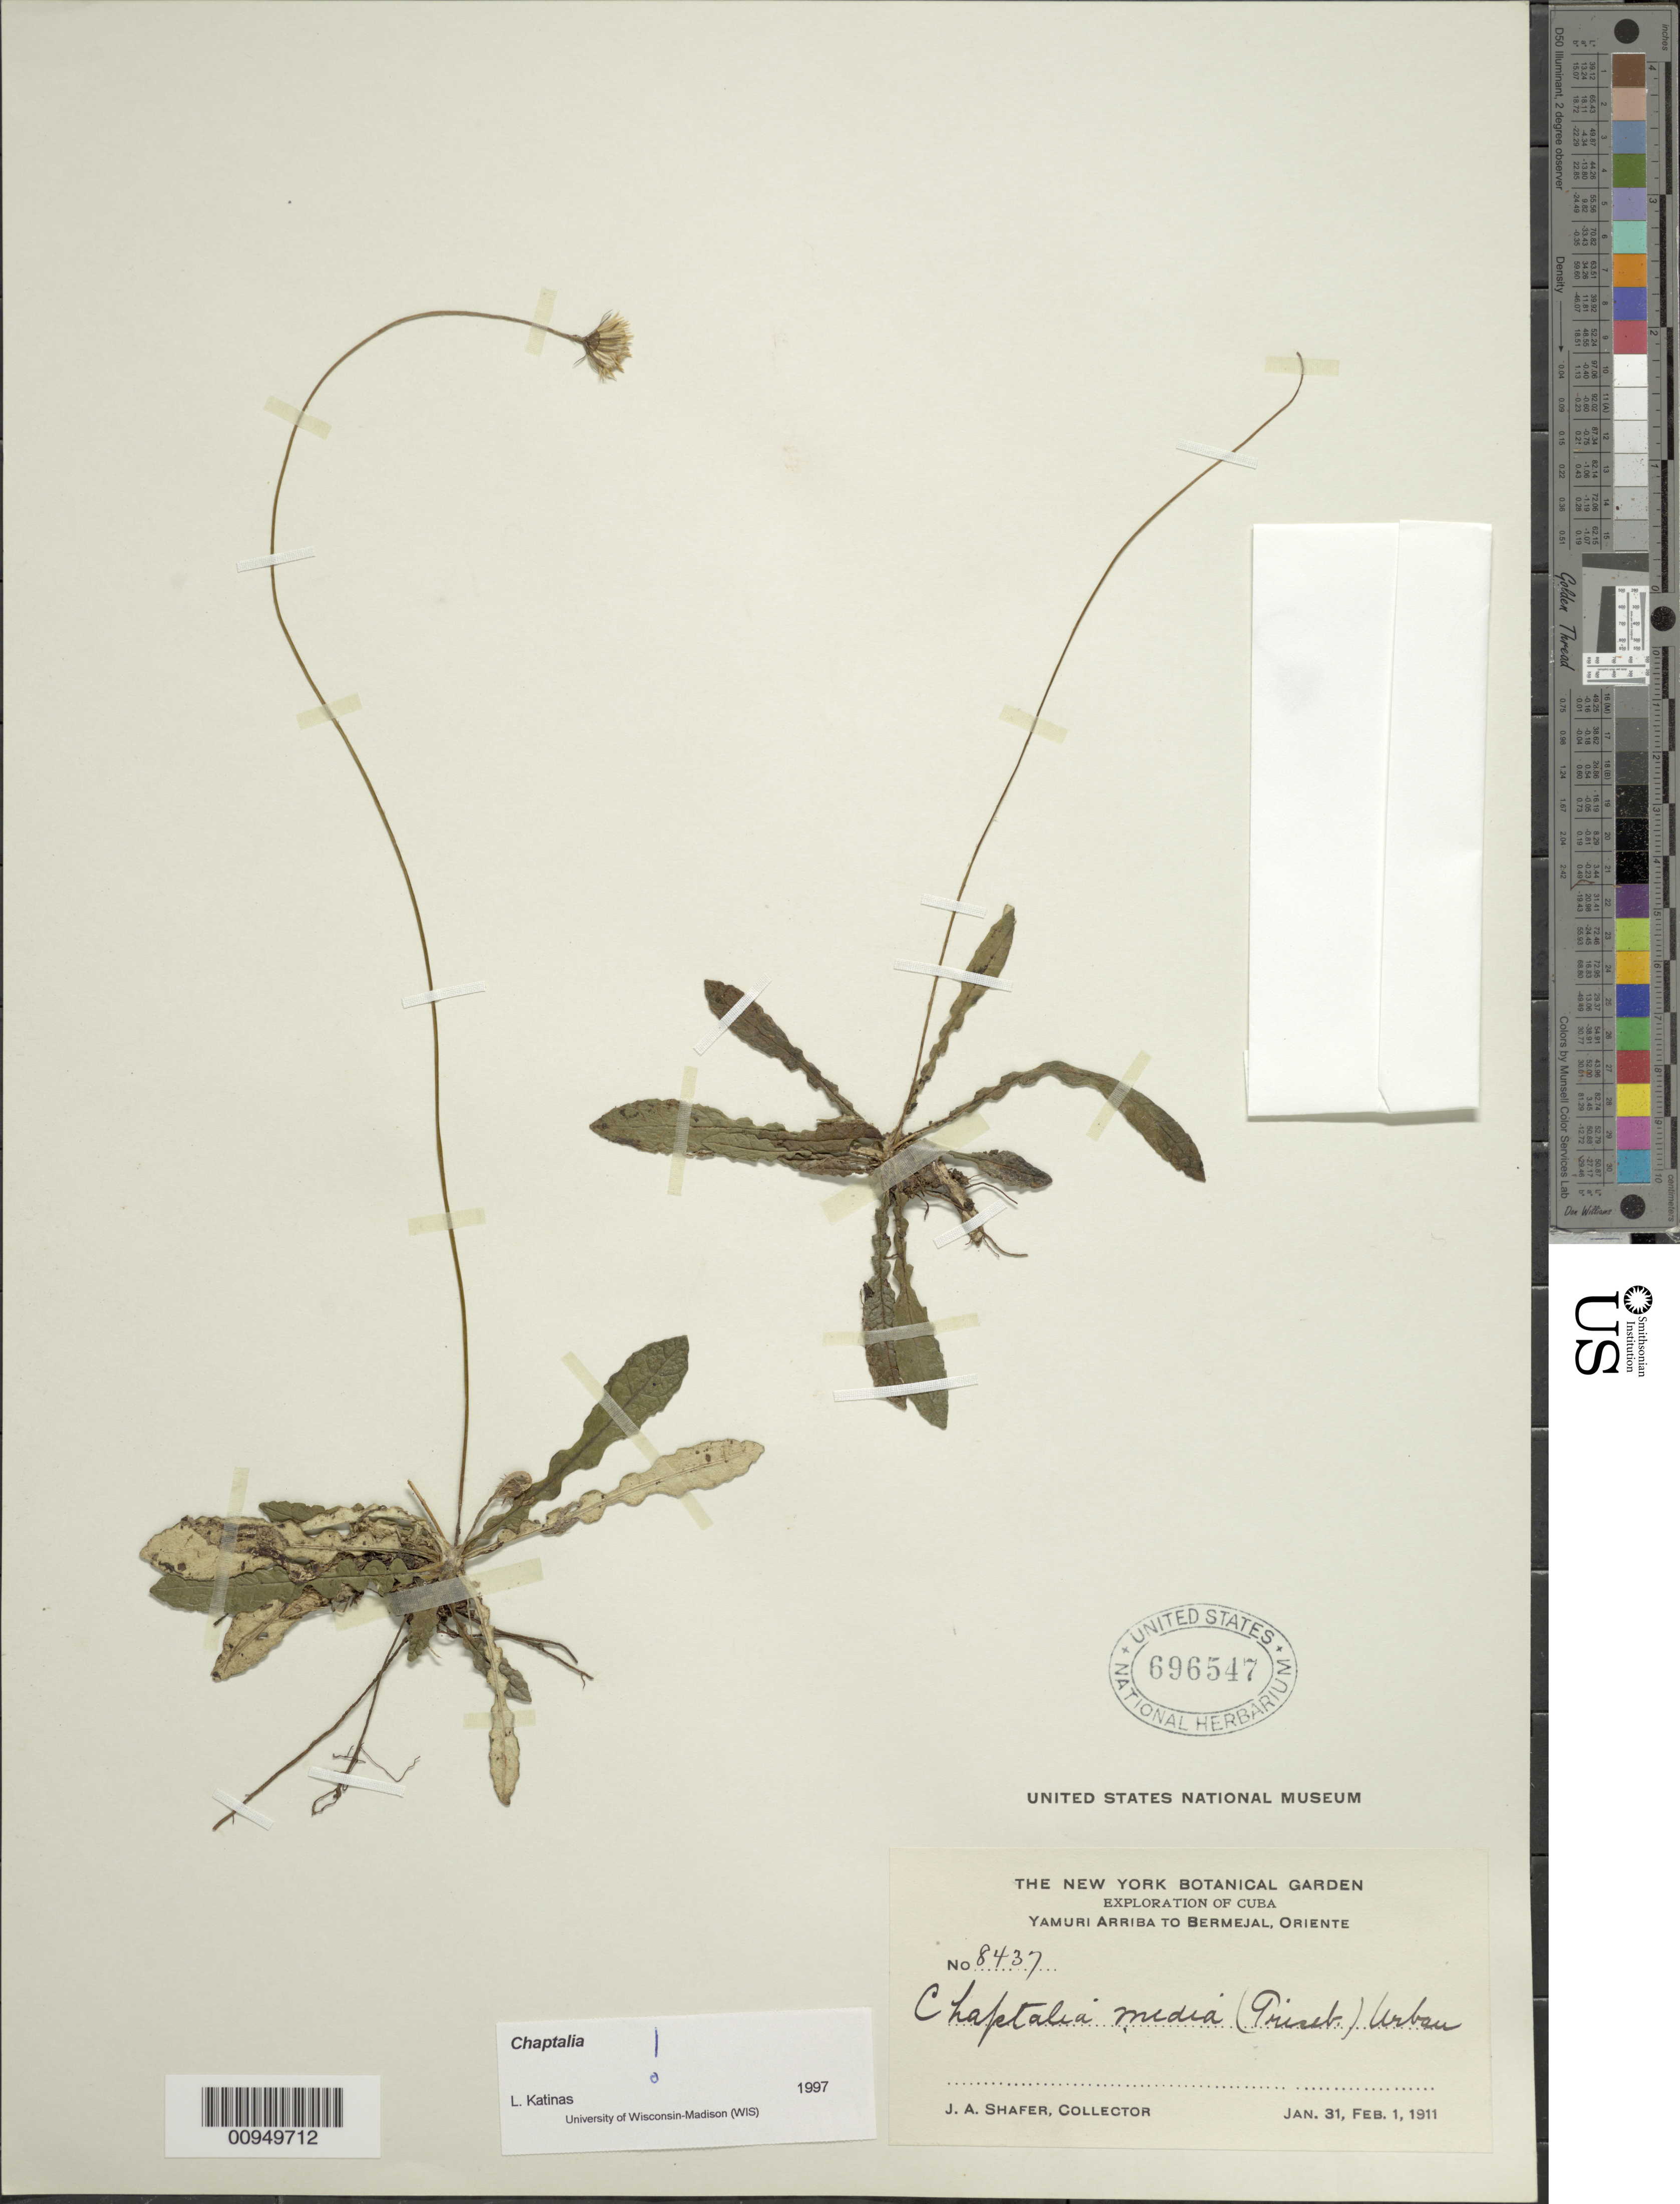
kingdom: Plantae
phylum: Tracheophyta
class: Magnoliopsida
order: Asterales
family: Asteraceae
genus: Chaptalia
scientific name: Chaptalia media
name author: (C. Wright) Urb.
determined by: Katinas, L.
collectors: J. A. Shafer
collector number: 8437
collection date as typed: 31 Jan 1911 to 01 Feb 1911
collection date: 1911-01-31/1911-02-01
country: Cuba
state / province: Oriente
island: Cuba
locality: Yamuri Arriba to Bermejal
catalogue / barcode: US 696547